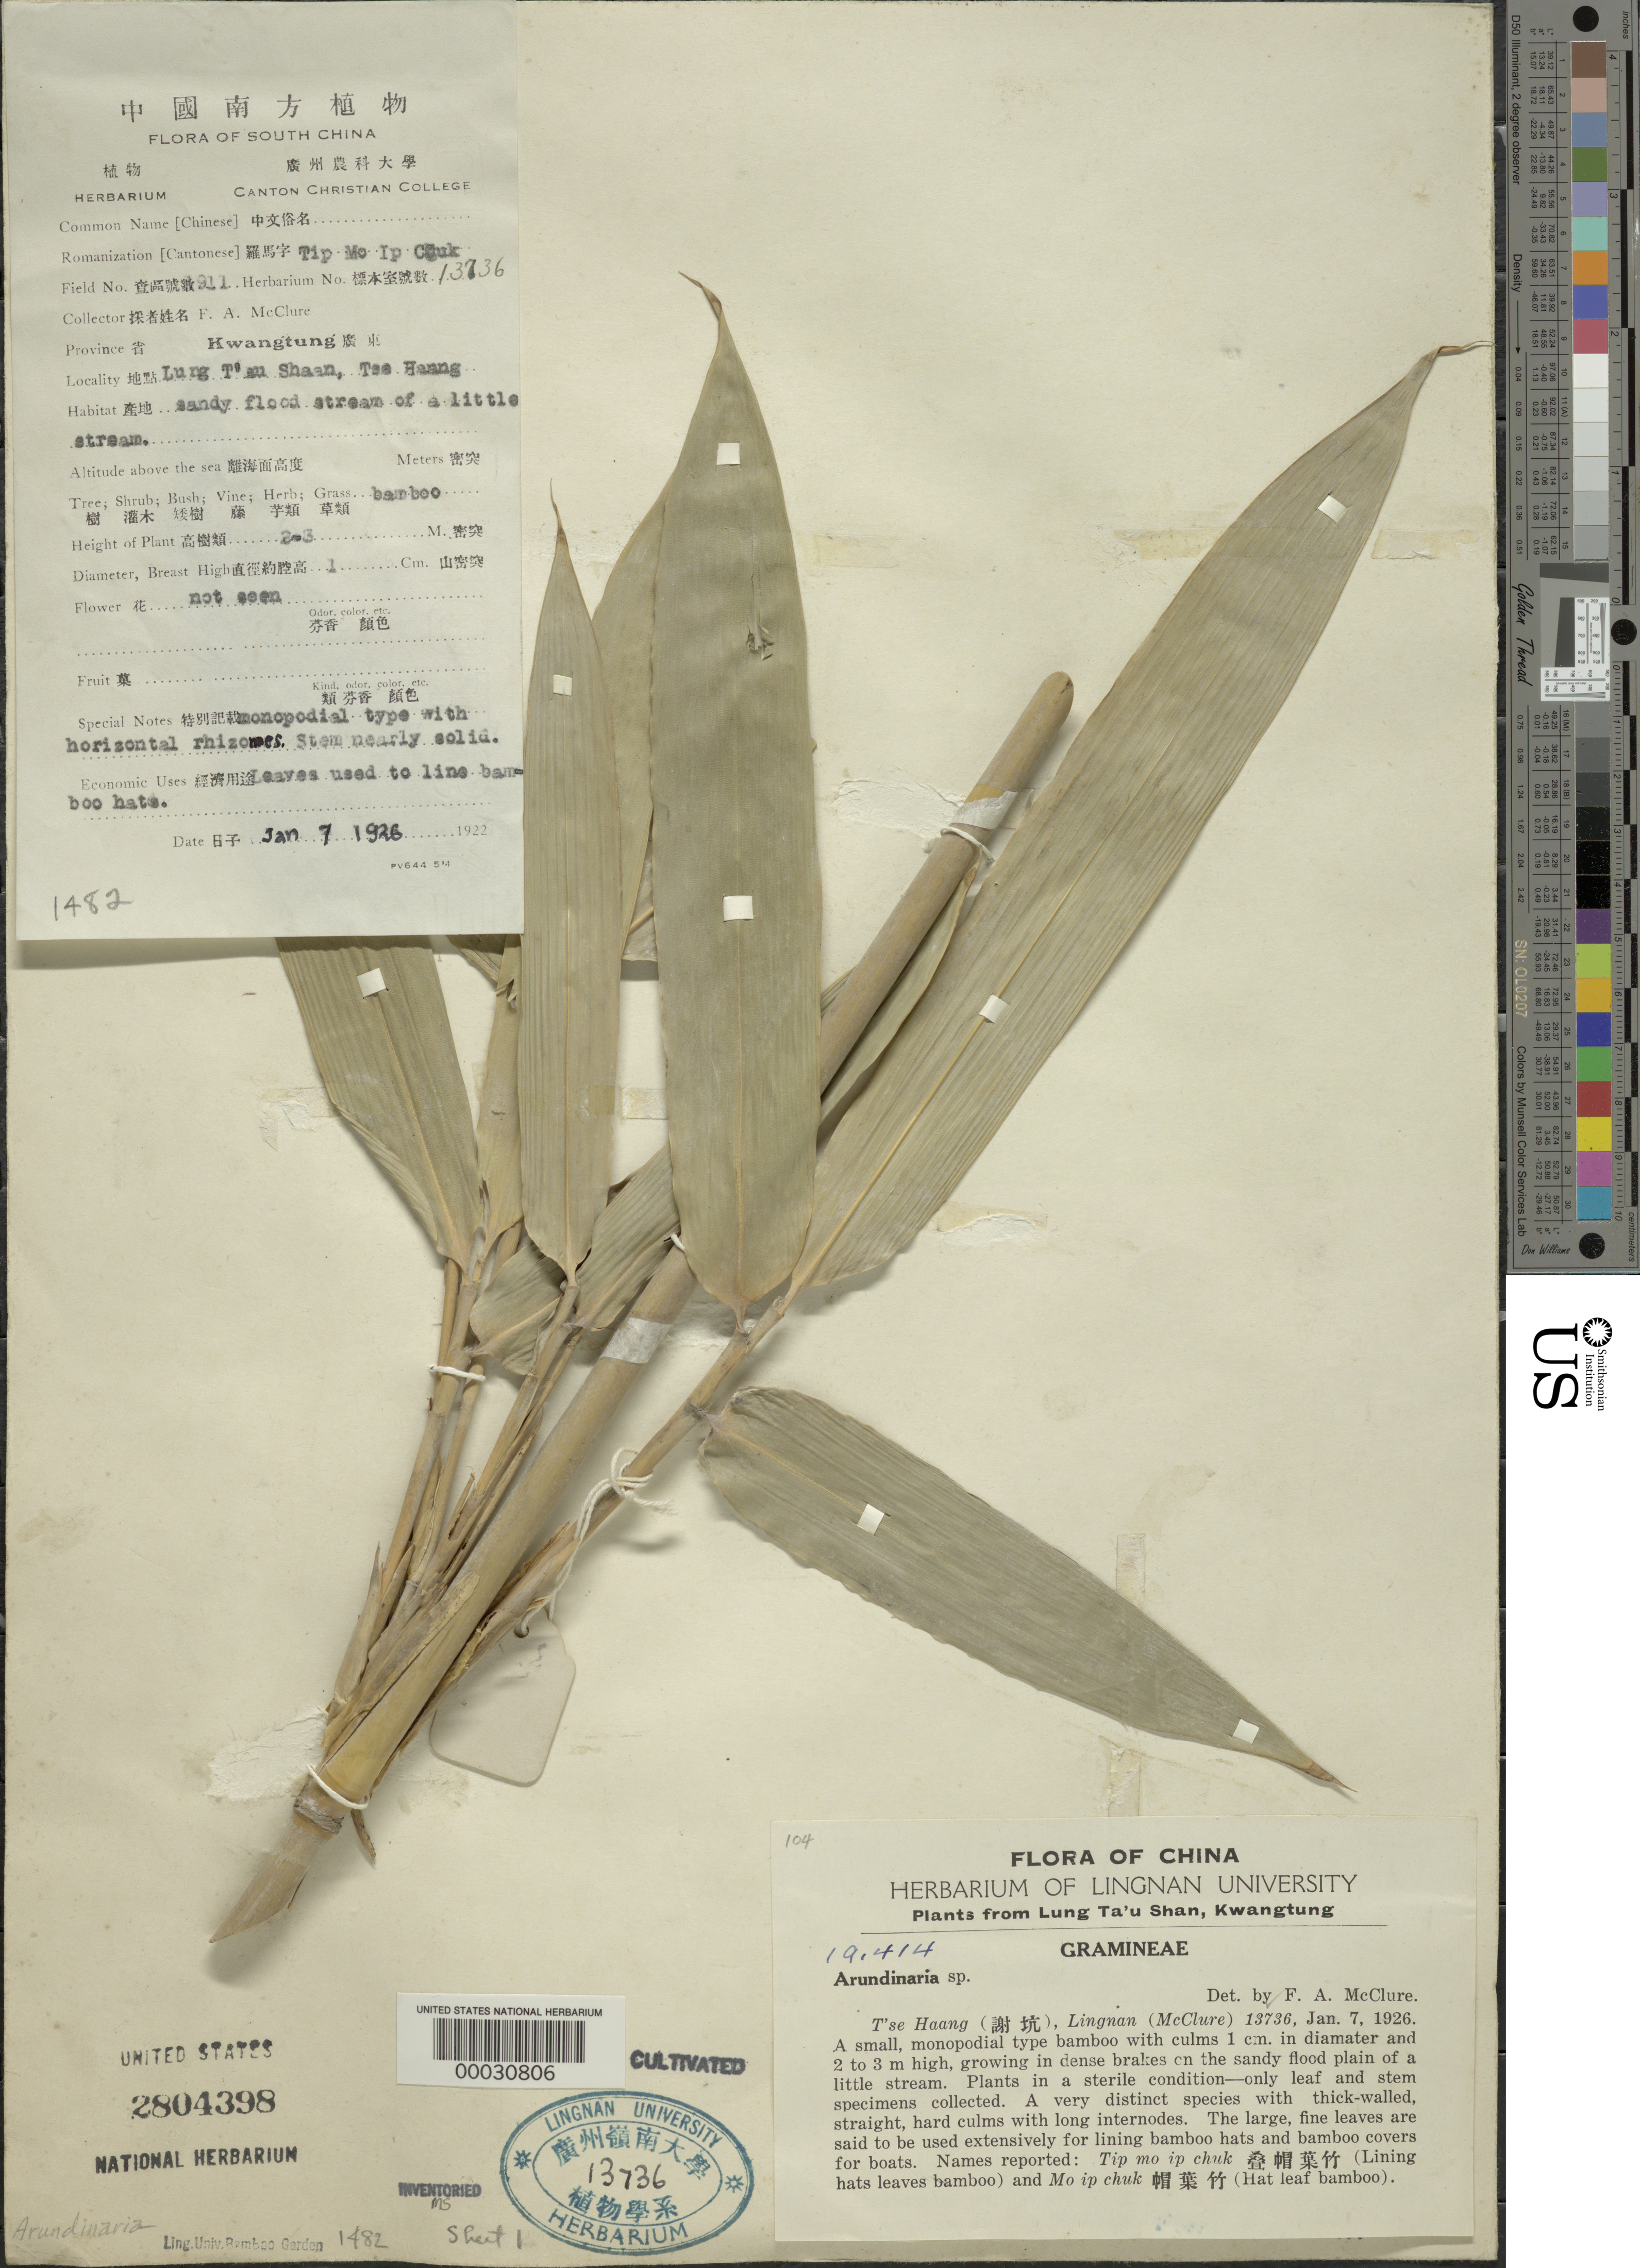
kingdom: Plantae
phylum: Tracheophyta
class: Liliopsida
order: Poales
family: Poaceae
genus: Arundinaria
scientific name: Arundinaria sp.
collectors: F. A. McClure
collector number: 911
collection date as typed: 07 Jan 1926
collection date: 1926-01-07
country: China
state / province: Guangdong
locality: Tung t'su shaan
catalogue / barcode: US 2804398